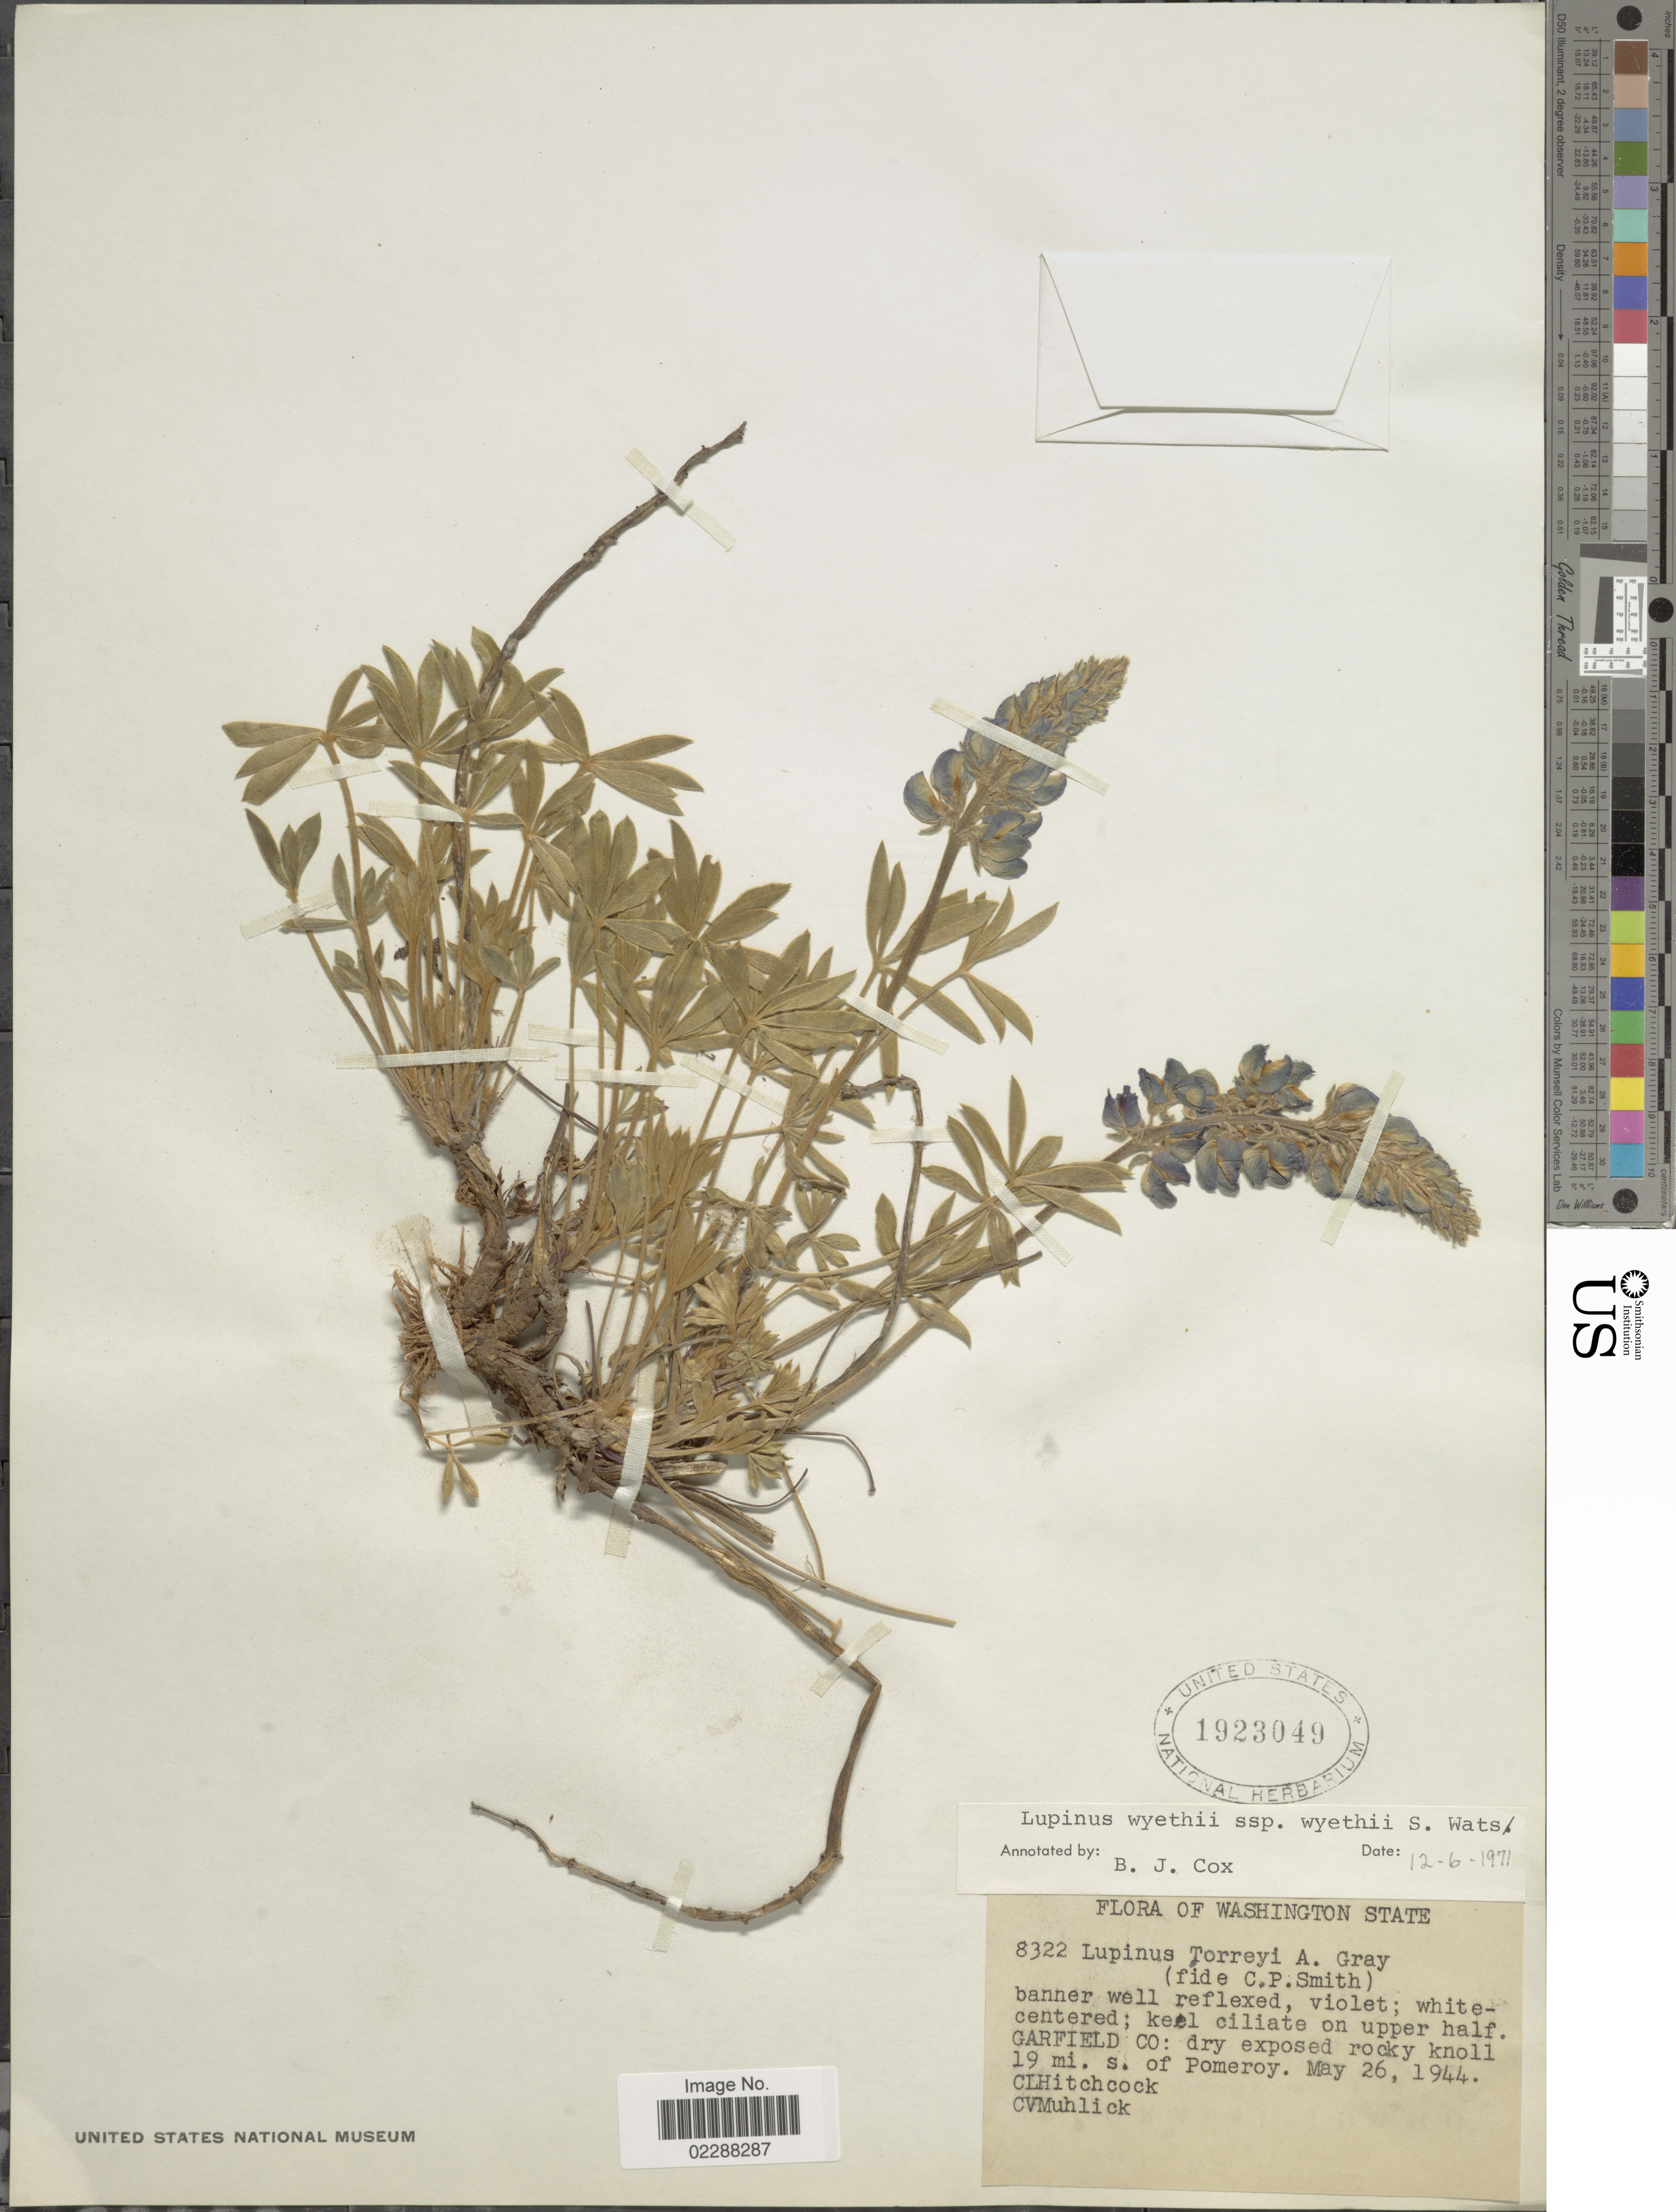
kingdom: Plantae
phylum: Tracheophyta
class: Magnoliopsida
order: Fabales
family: Fabaceae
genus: Lupinus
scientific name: Lupinus wyethii subsp. wyethii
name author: S. Watson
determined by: Cox, B. J.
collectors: C. L. Hitchcock & C. V. Muhlick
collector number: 8322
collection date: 1944-05-26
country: United States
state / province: Washington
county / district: Garfield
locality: Washington State, Garfielf Co: dry exposed rocky knoll 19 mi. s. of Pomeroy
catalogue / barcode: US 1923049